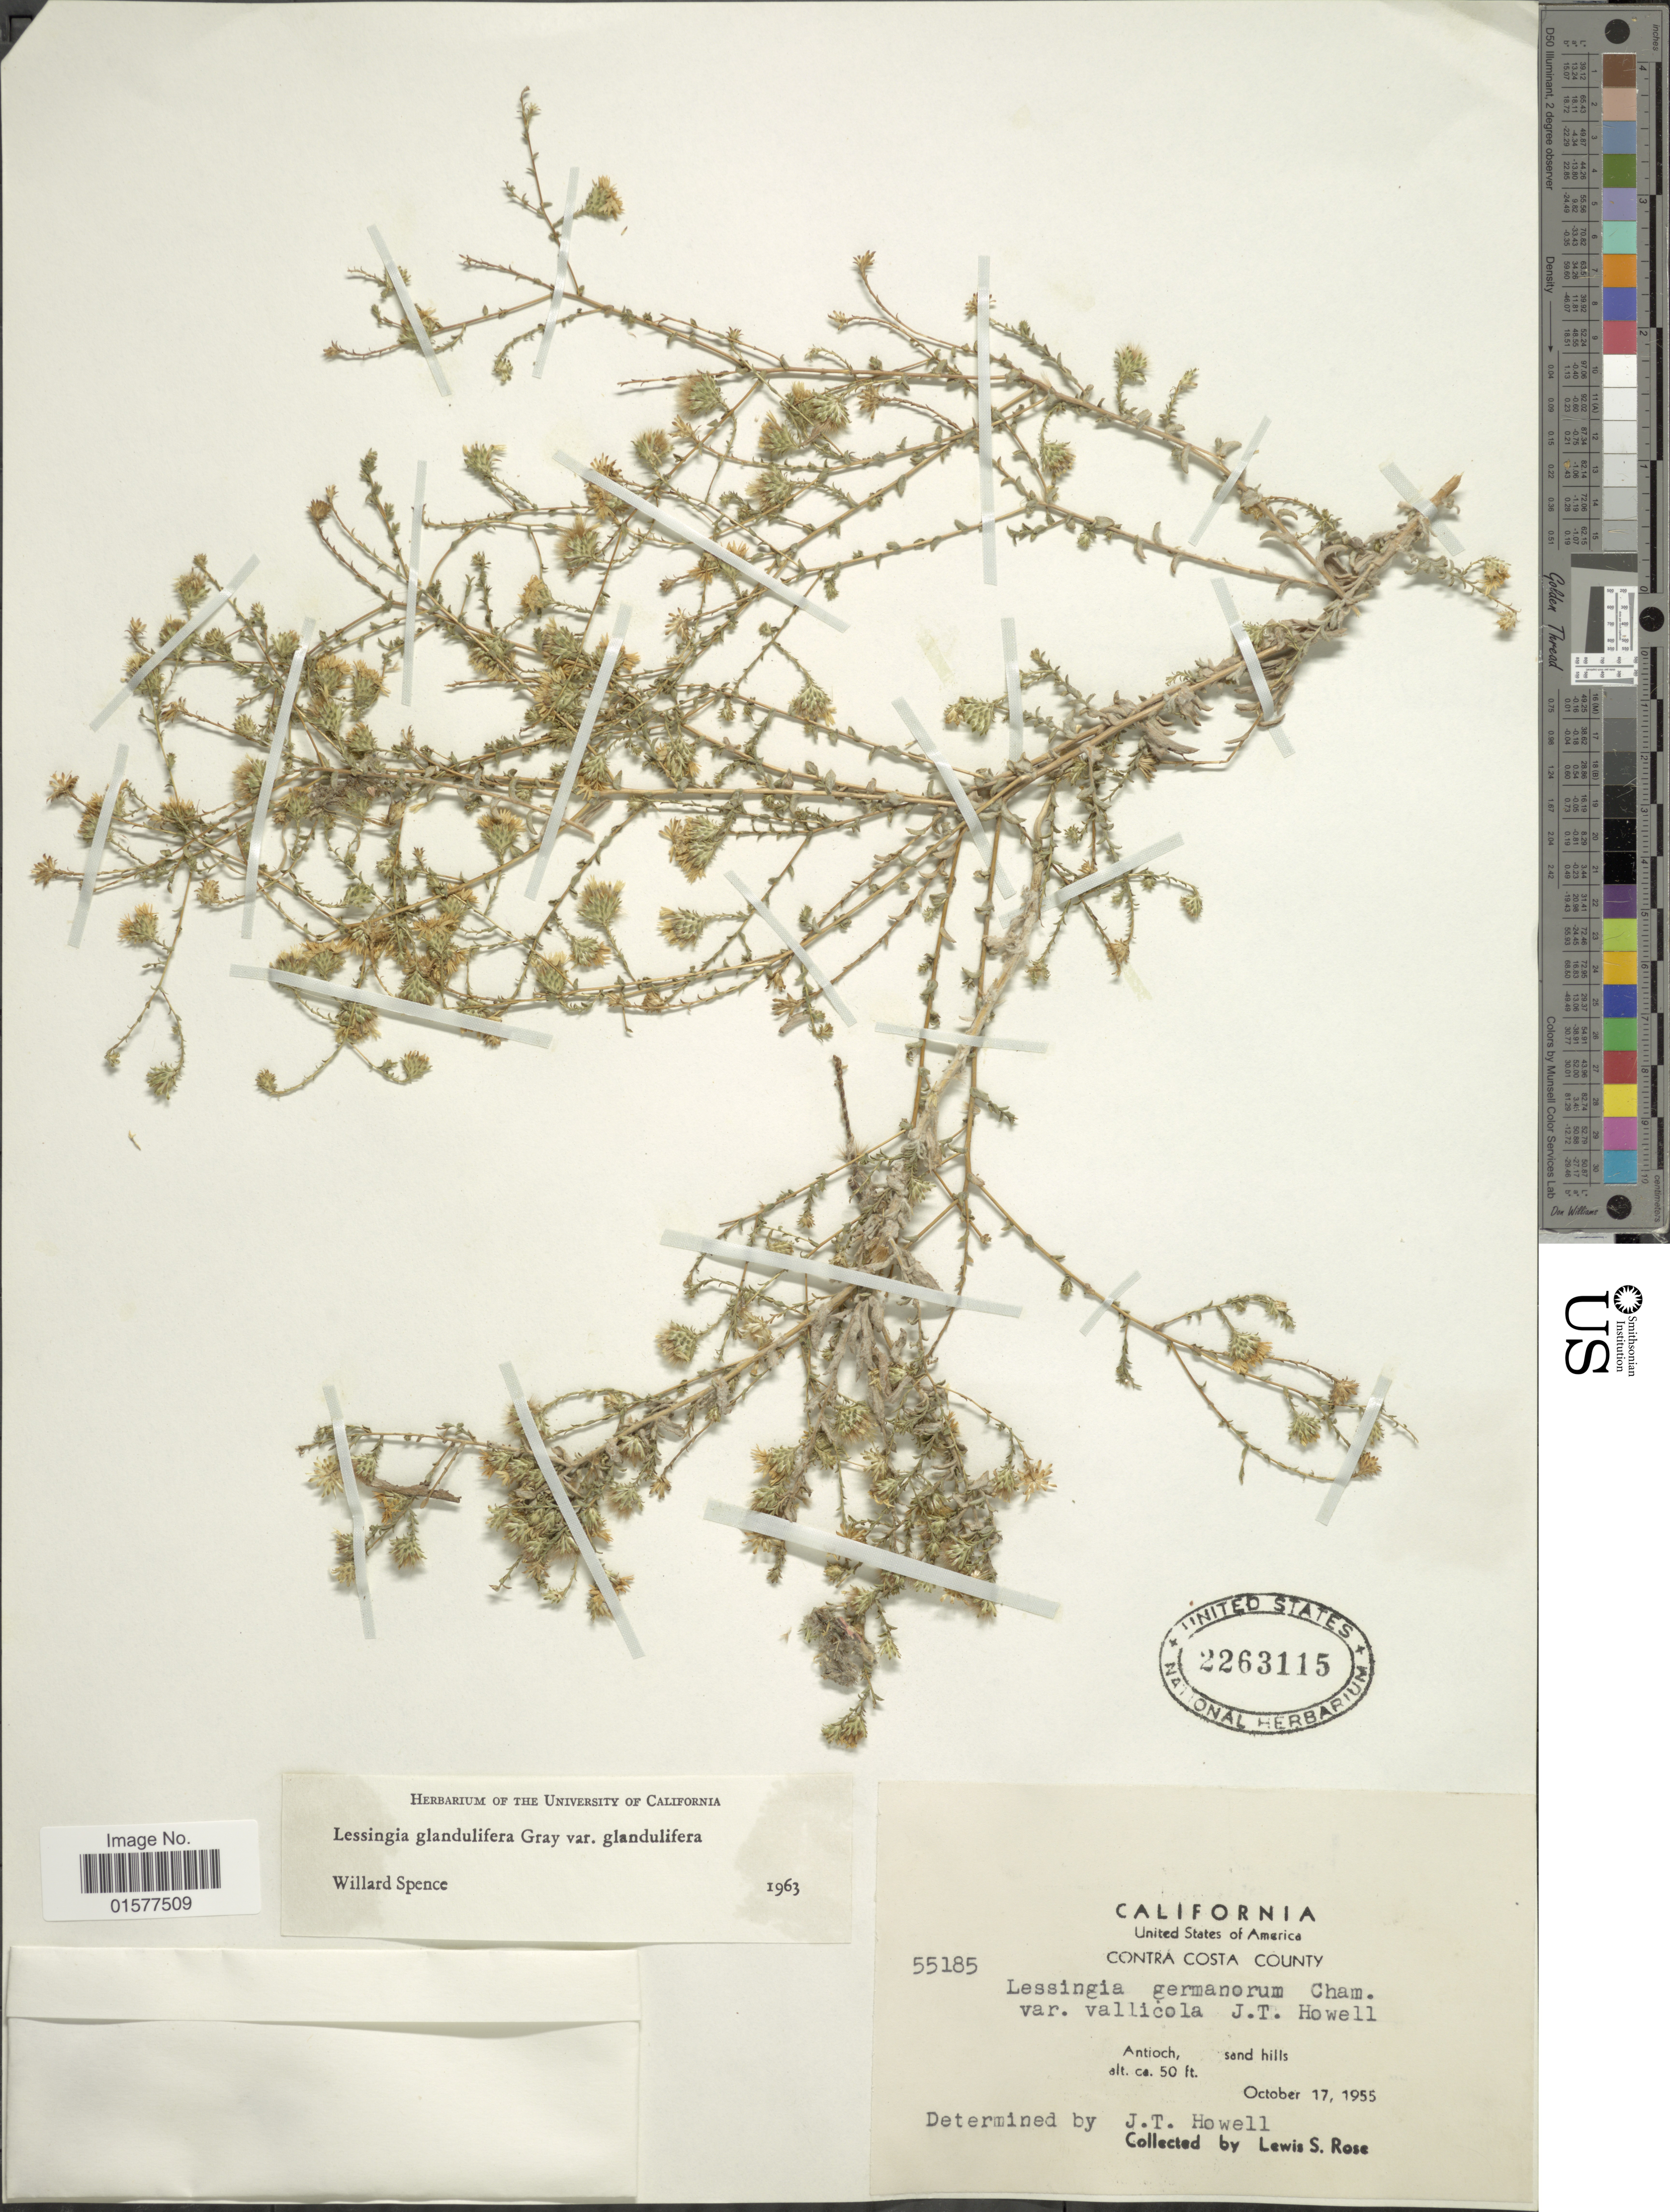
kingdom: Plantae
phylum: Tracheophyta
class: Magnoliopsida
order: Asterales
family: Asteraceae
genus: Lessingia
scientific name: Lessingia glandulifera var. glandulifera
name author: (A. Gray) J.T. Howell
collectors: L. S. Rose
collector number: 55185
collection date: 1955-10-17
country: United States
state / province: California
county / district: Contra Costa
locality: Contra Costa County, Antioch, sand hills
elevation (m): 15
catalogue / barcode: US 2263115